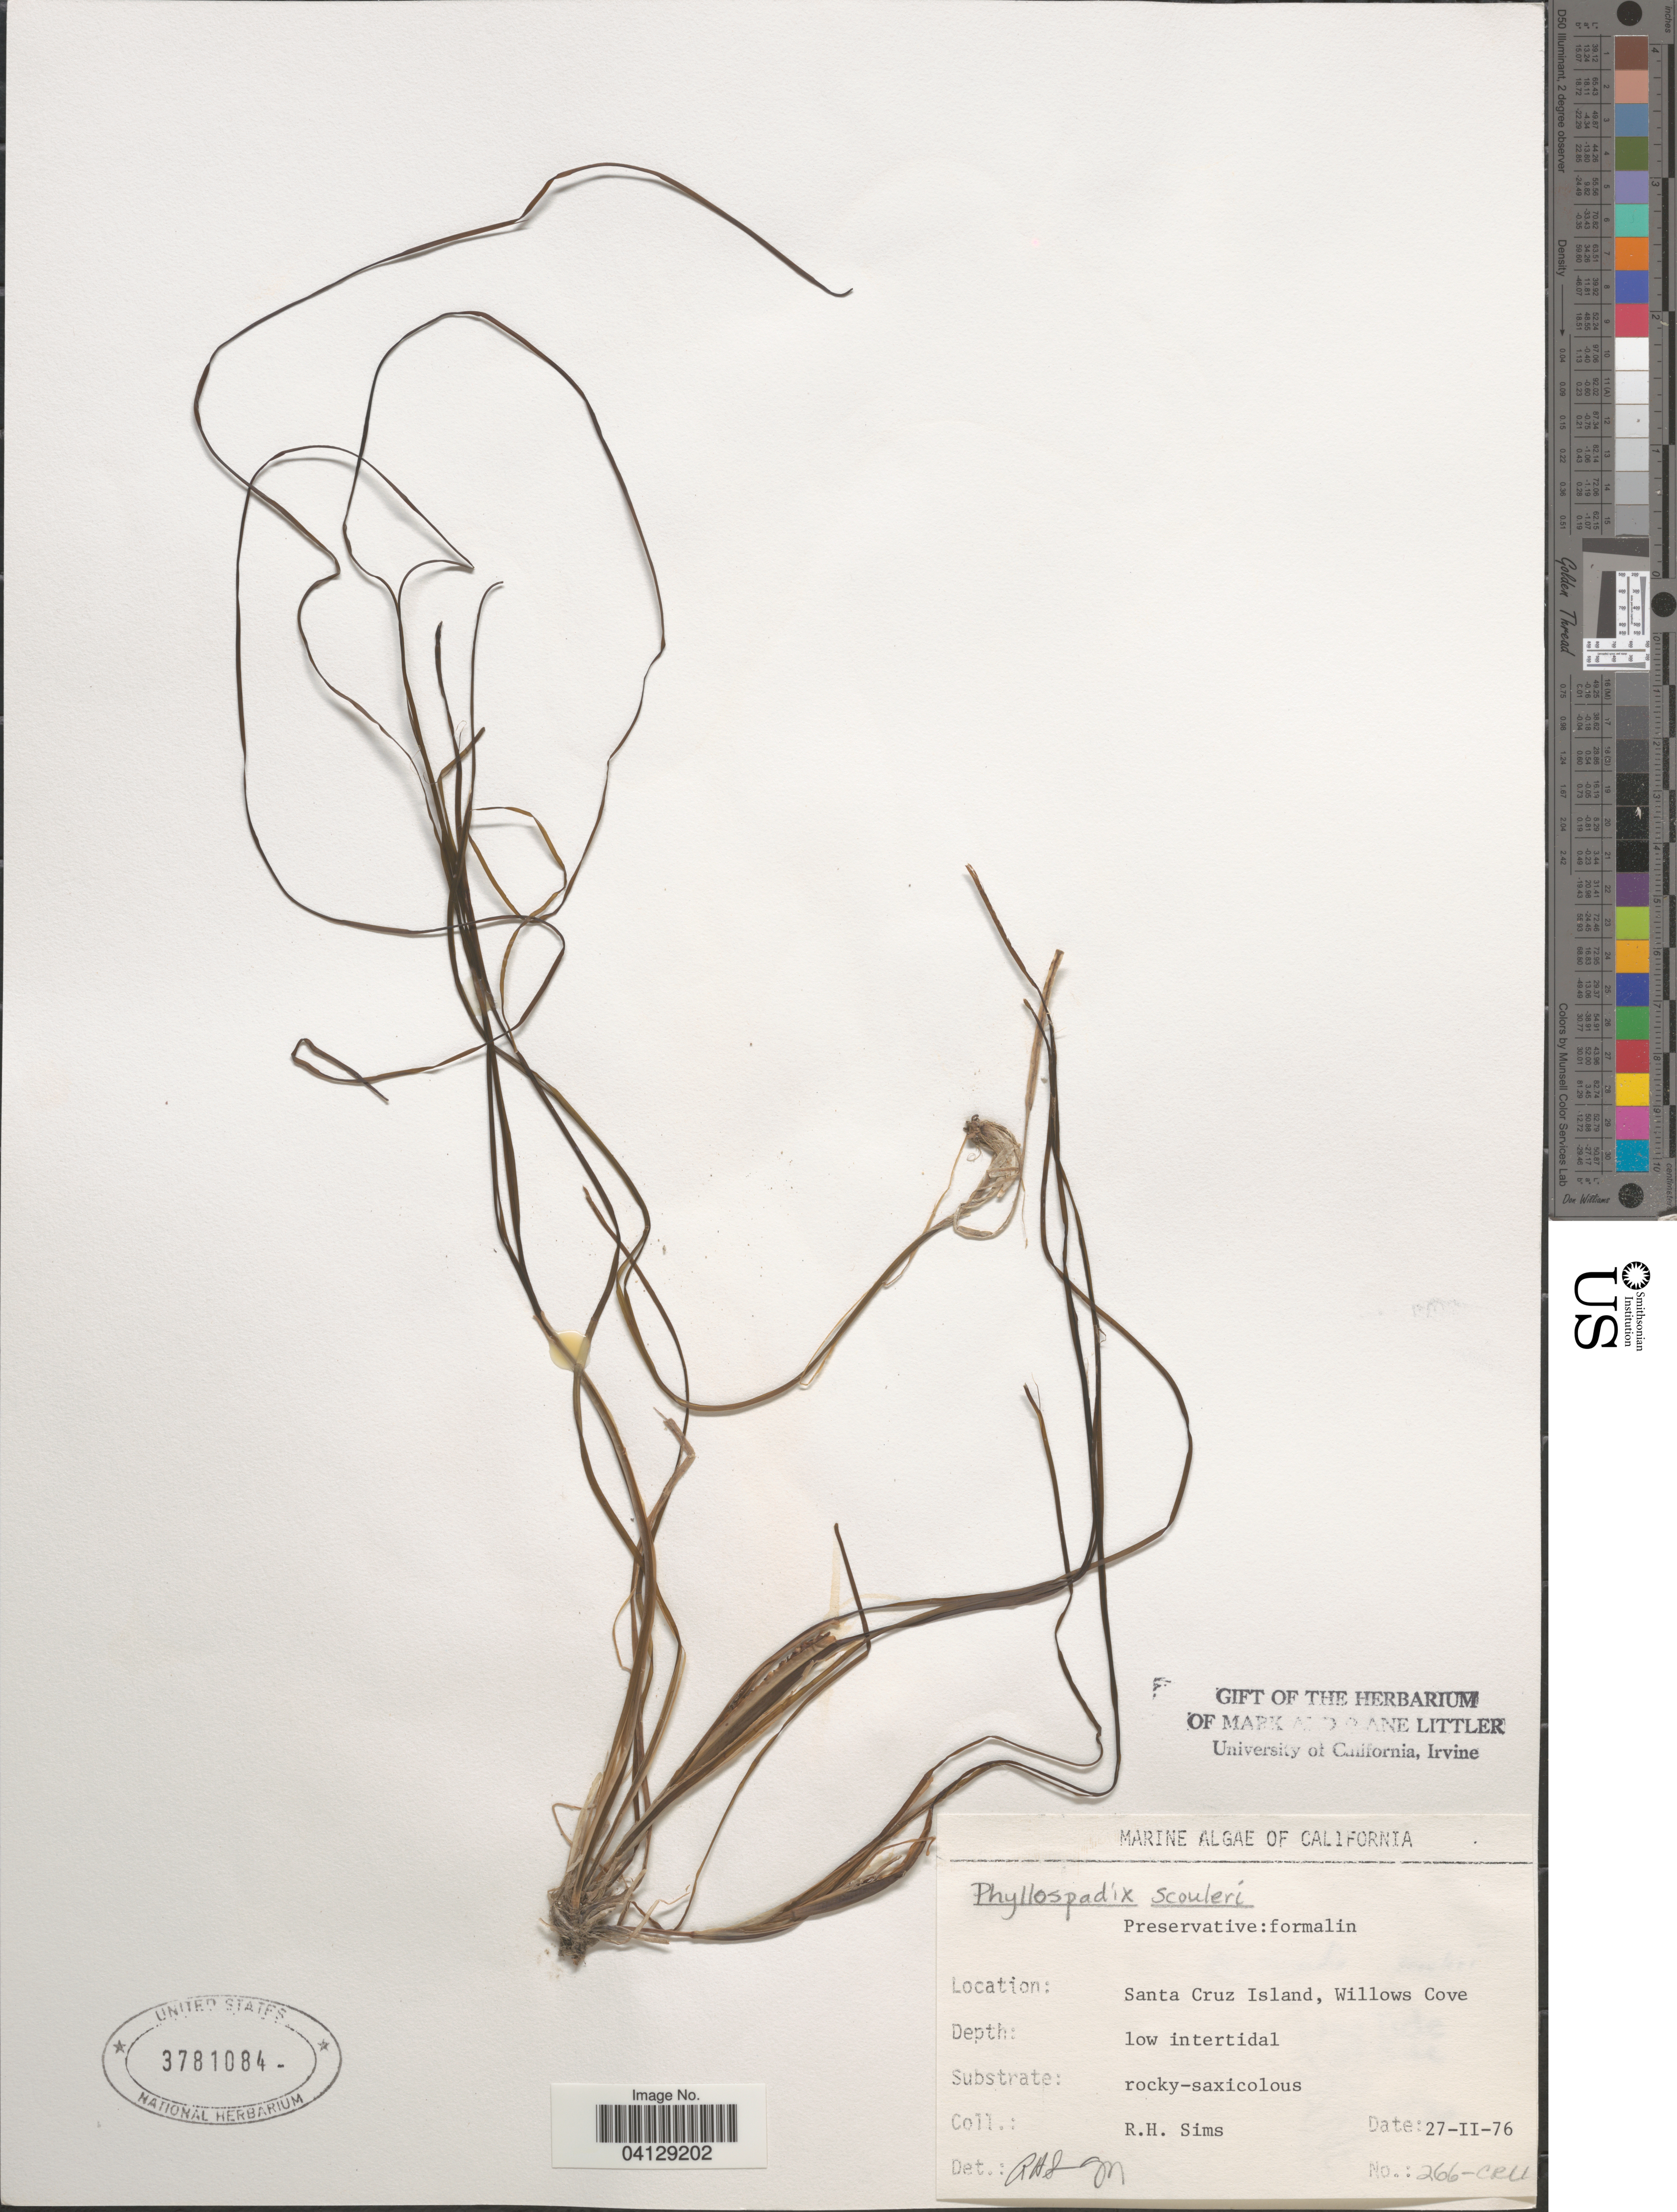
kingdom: Plantae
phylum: Tracheophyta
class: Liliopsida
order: Alismatales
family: Zosteraceae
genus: Phyllospadix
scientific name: Phyllospadix scouleri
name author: Hook.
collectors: R. H. Sims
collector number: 266-CRU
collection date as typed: Transcribed d/m/y: 27/2/76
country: United States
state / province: California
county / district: Santa Barbara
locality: Santa Cruz Island, Willows Cove.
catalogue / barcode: US 3781084